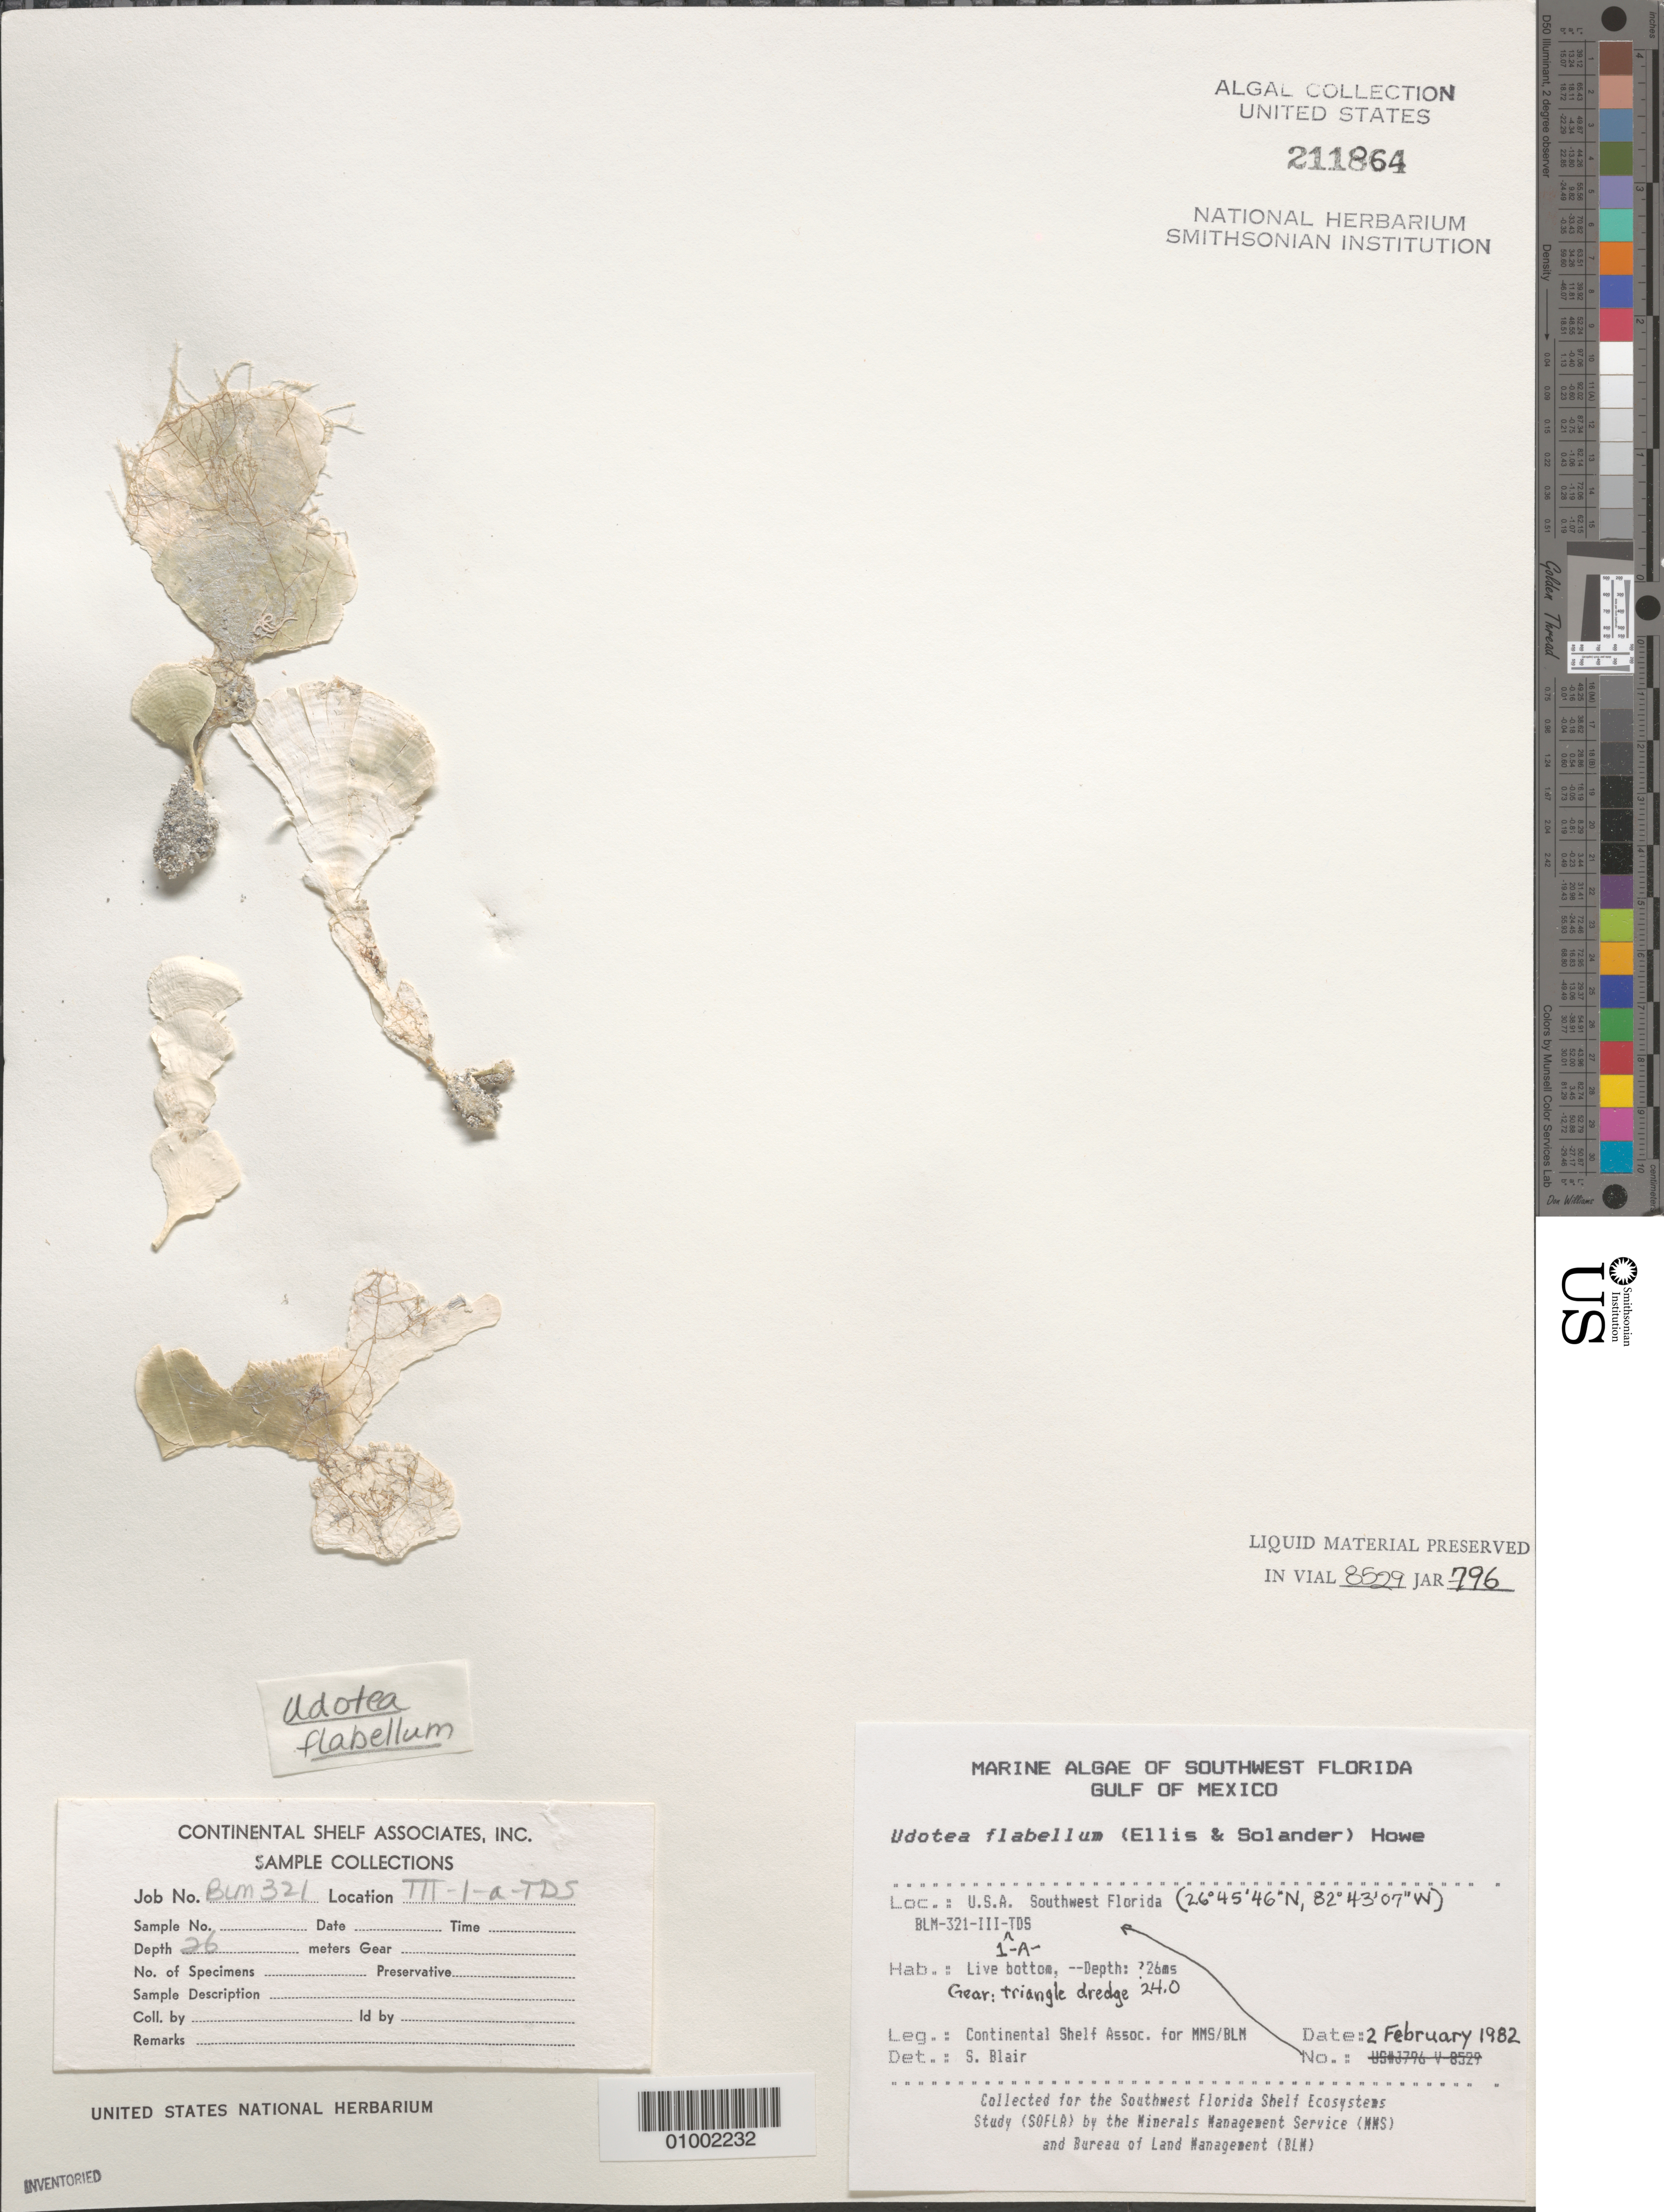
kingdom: Plantae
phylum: Chlorophyta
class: Ulvophyceae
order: Bryopsidales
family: Udoteaceae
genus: Udotea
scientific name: Udotea flabellum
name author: (J. Ellis & Sol.) M. Howe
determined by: Blair, S. M.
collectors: Continental Shelf Associates for the MMS/BLM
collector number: BLM-321-III-1-A-TDS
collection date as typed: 02 Feb 1982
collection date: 1982-02-02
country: United States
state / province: Florida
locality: Gulf of Mexico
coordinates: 26 45'46"N, 82 43'07"W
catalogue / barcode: US 211864